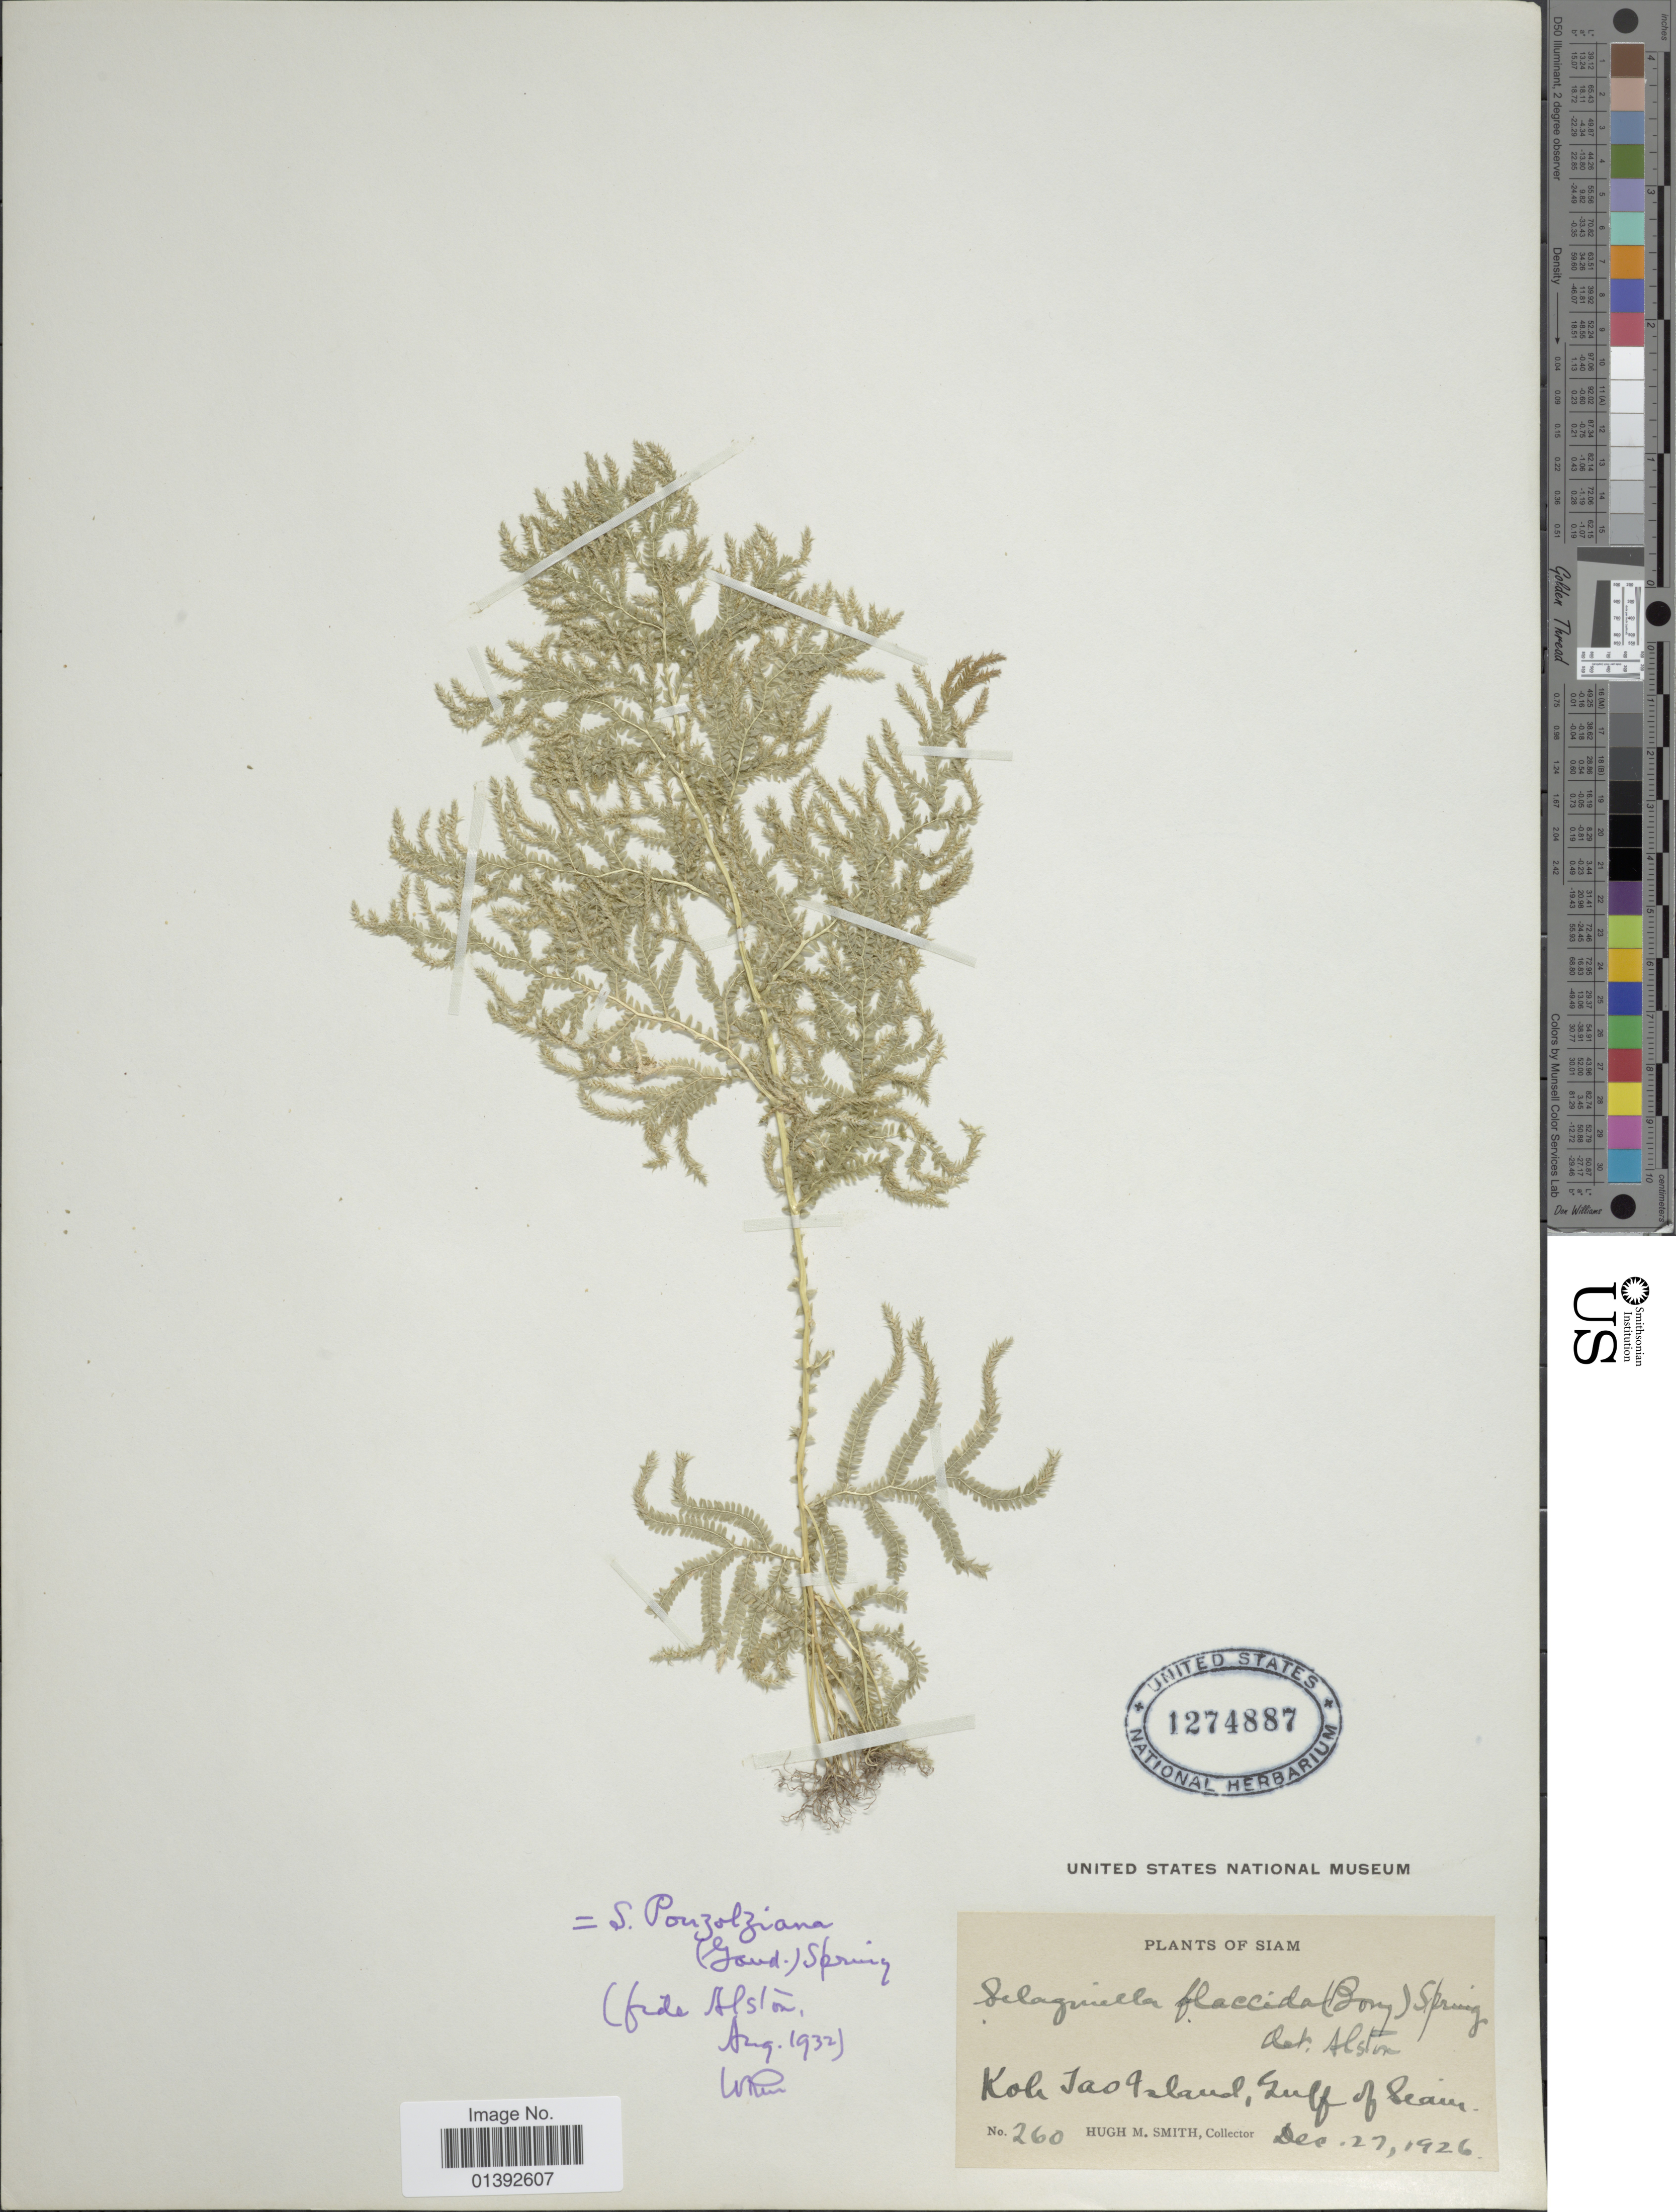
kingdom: Plantae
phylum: Tracheophyta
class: Lycopodiopsida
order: Selaginellales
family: Selaginellaceae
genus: Selaginella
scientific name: Selaginella delicatula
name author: (Desv.) Alston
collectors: H. M. Smith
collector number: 260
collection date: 1926-12-27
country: Thailand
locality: Siam. Koh Tao Island, Gulf of Siam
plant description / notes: Corrected "Koh Sao Island, Gulf of Seam" to Koh Tao Island, Gulf of Siam.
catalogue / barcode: US 1274887